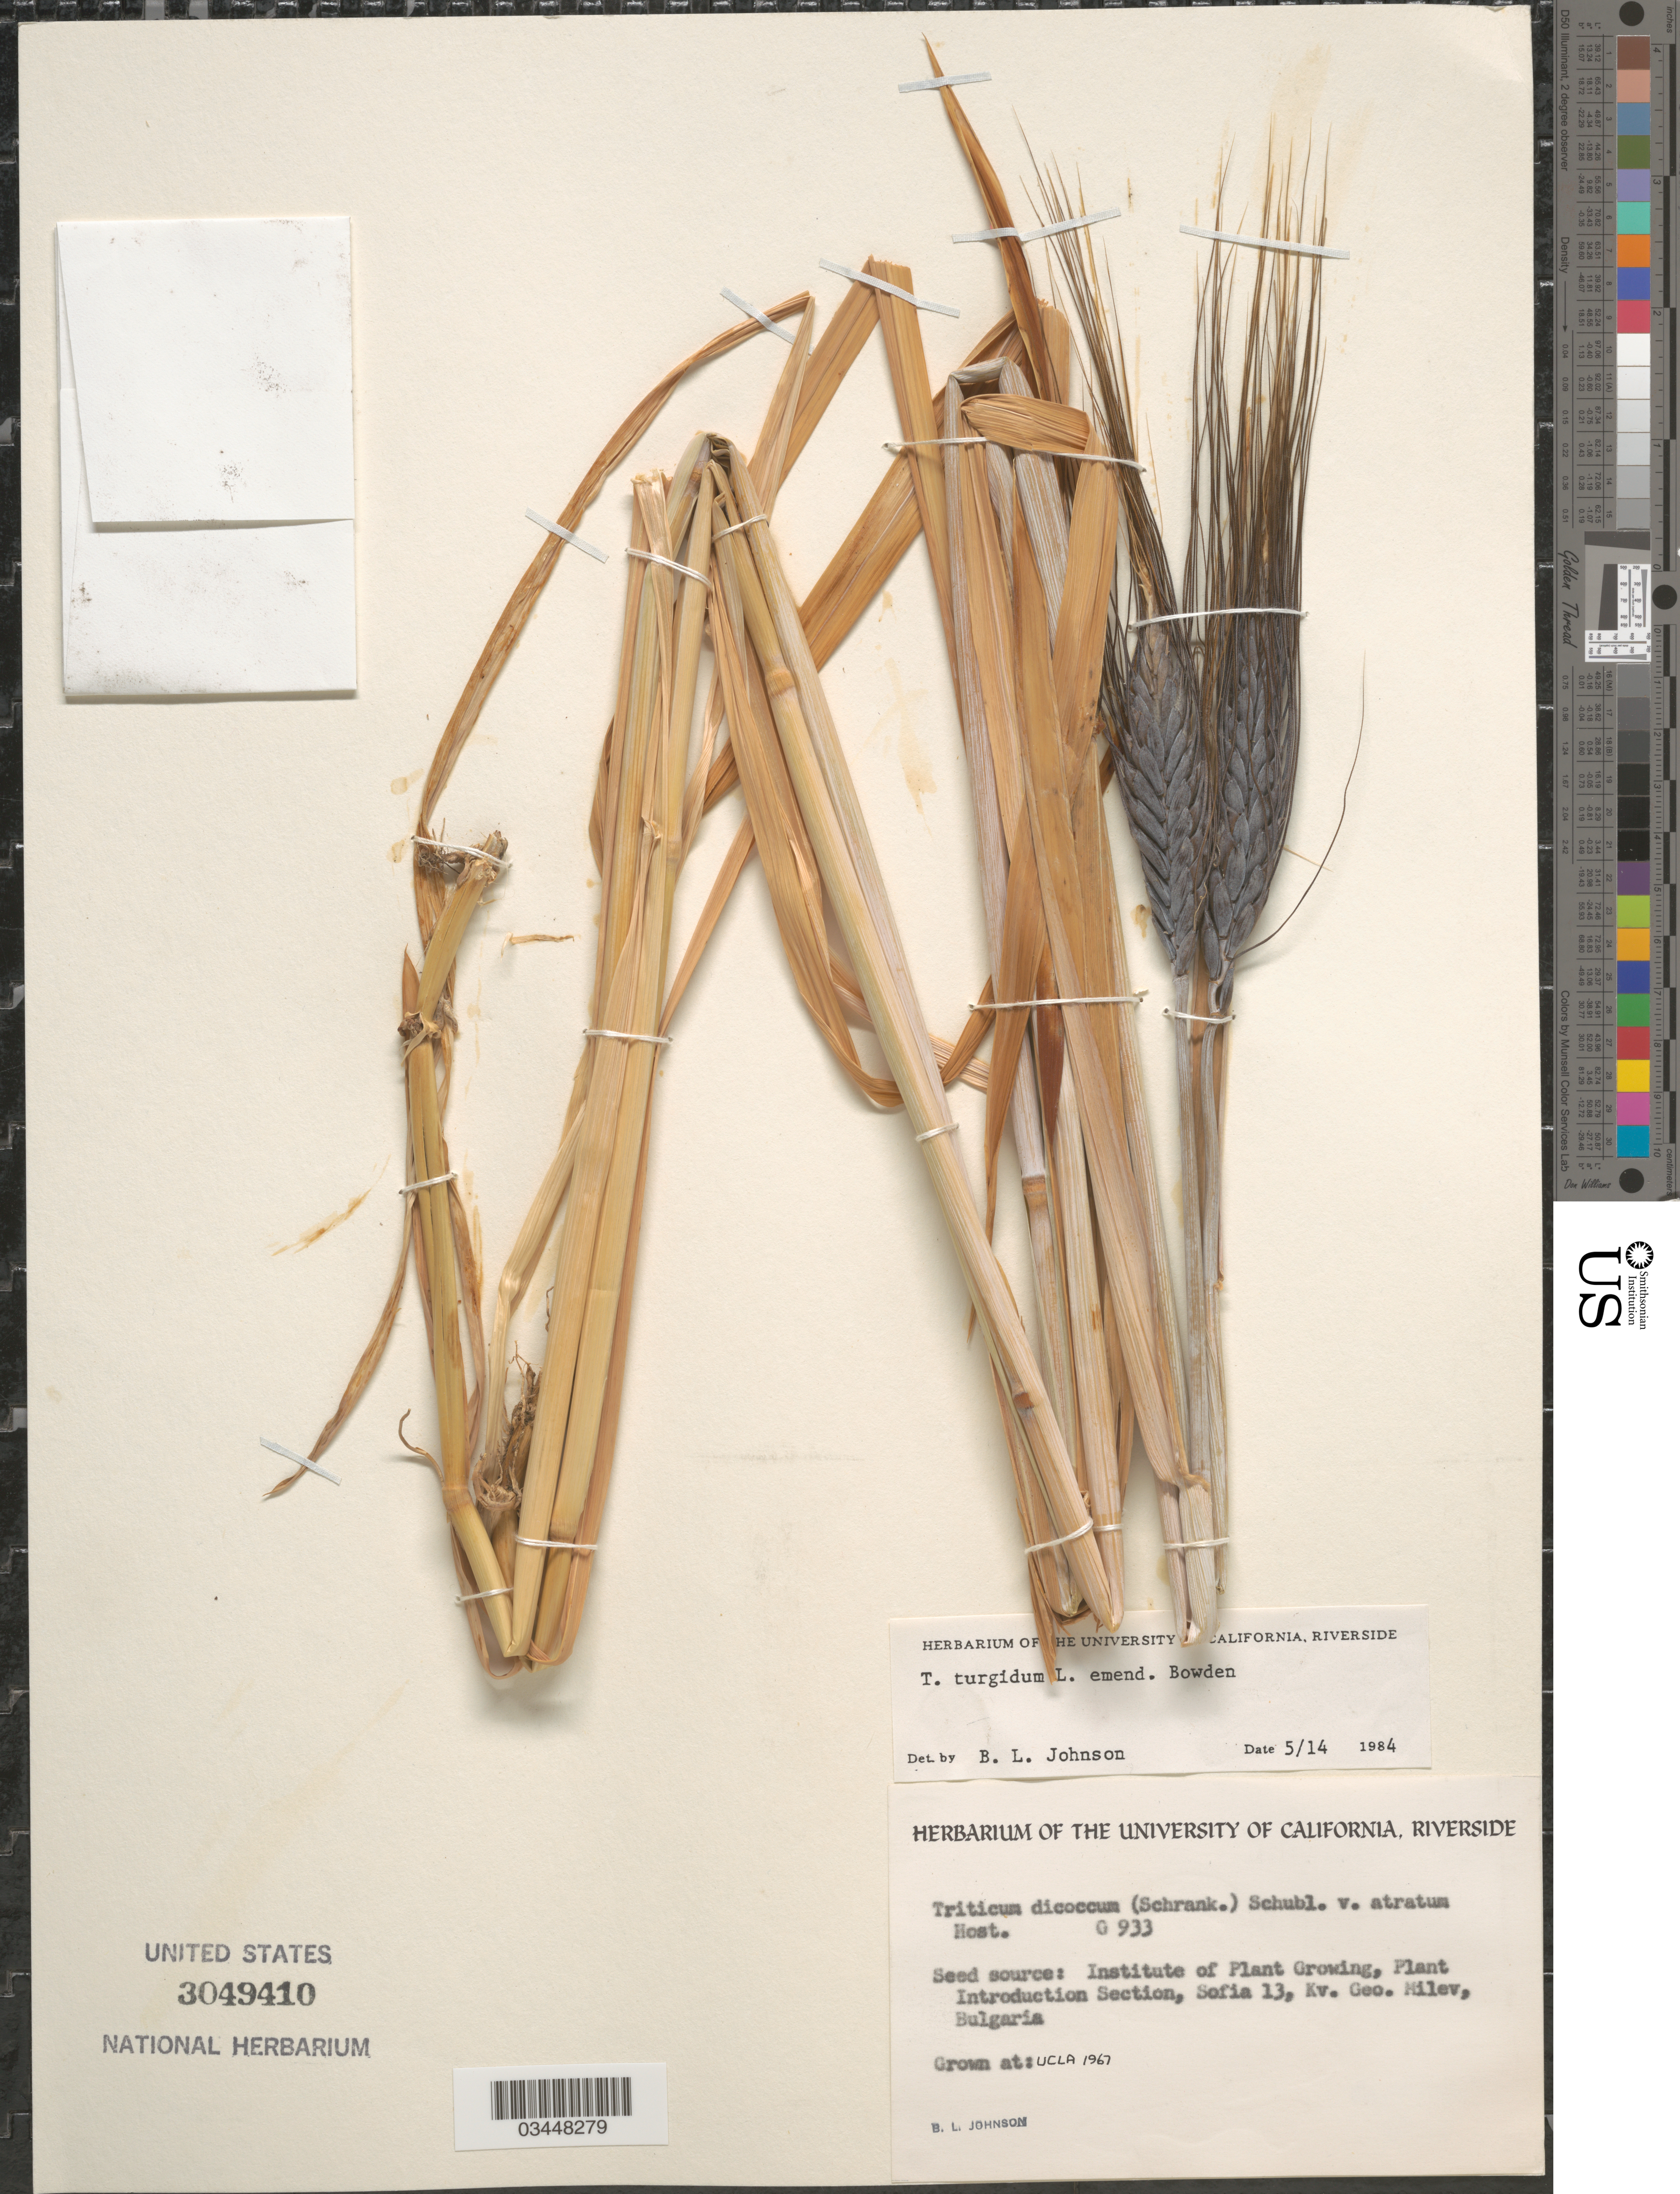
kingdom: Plantae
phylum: Tracheophyta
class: Liliopsida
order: Poales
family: Poaceae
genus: Triticum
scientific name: Triticum turgidum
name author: L.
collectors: B. Johnson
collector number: G933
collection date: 1967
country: United States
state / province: California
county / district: Los Angeles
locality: UCLA.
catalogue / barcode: US 3049410